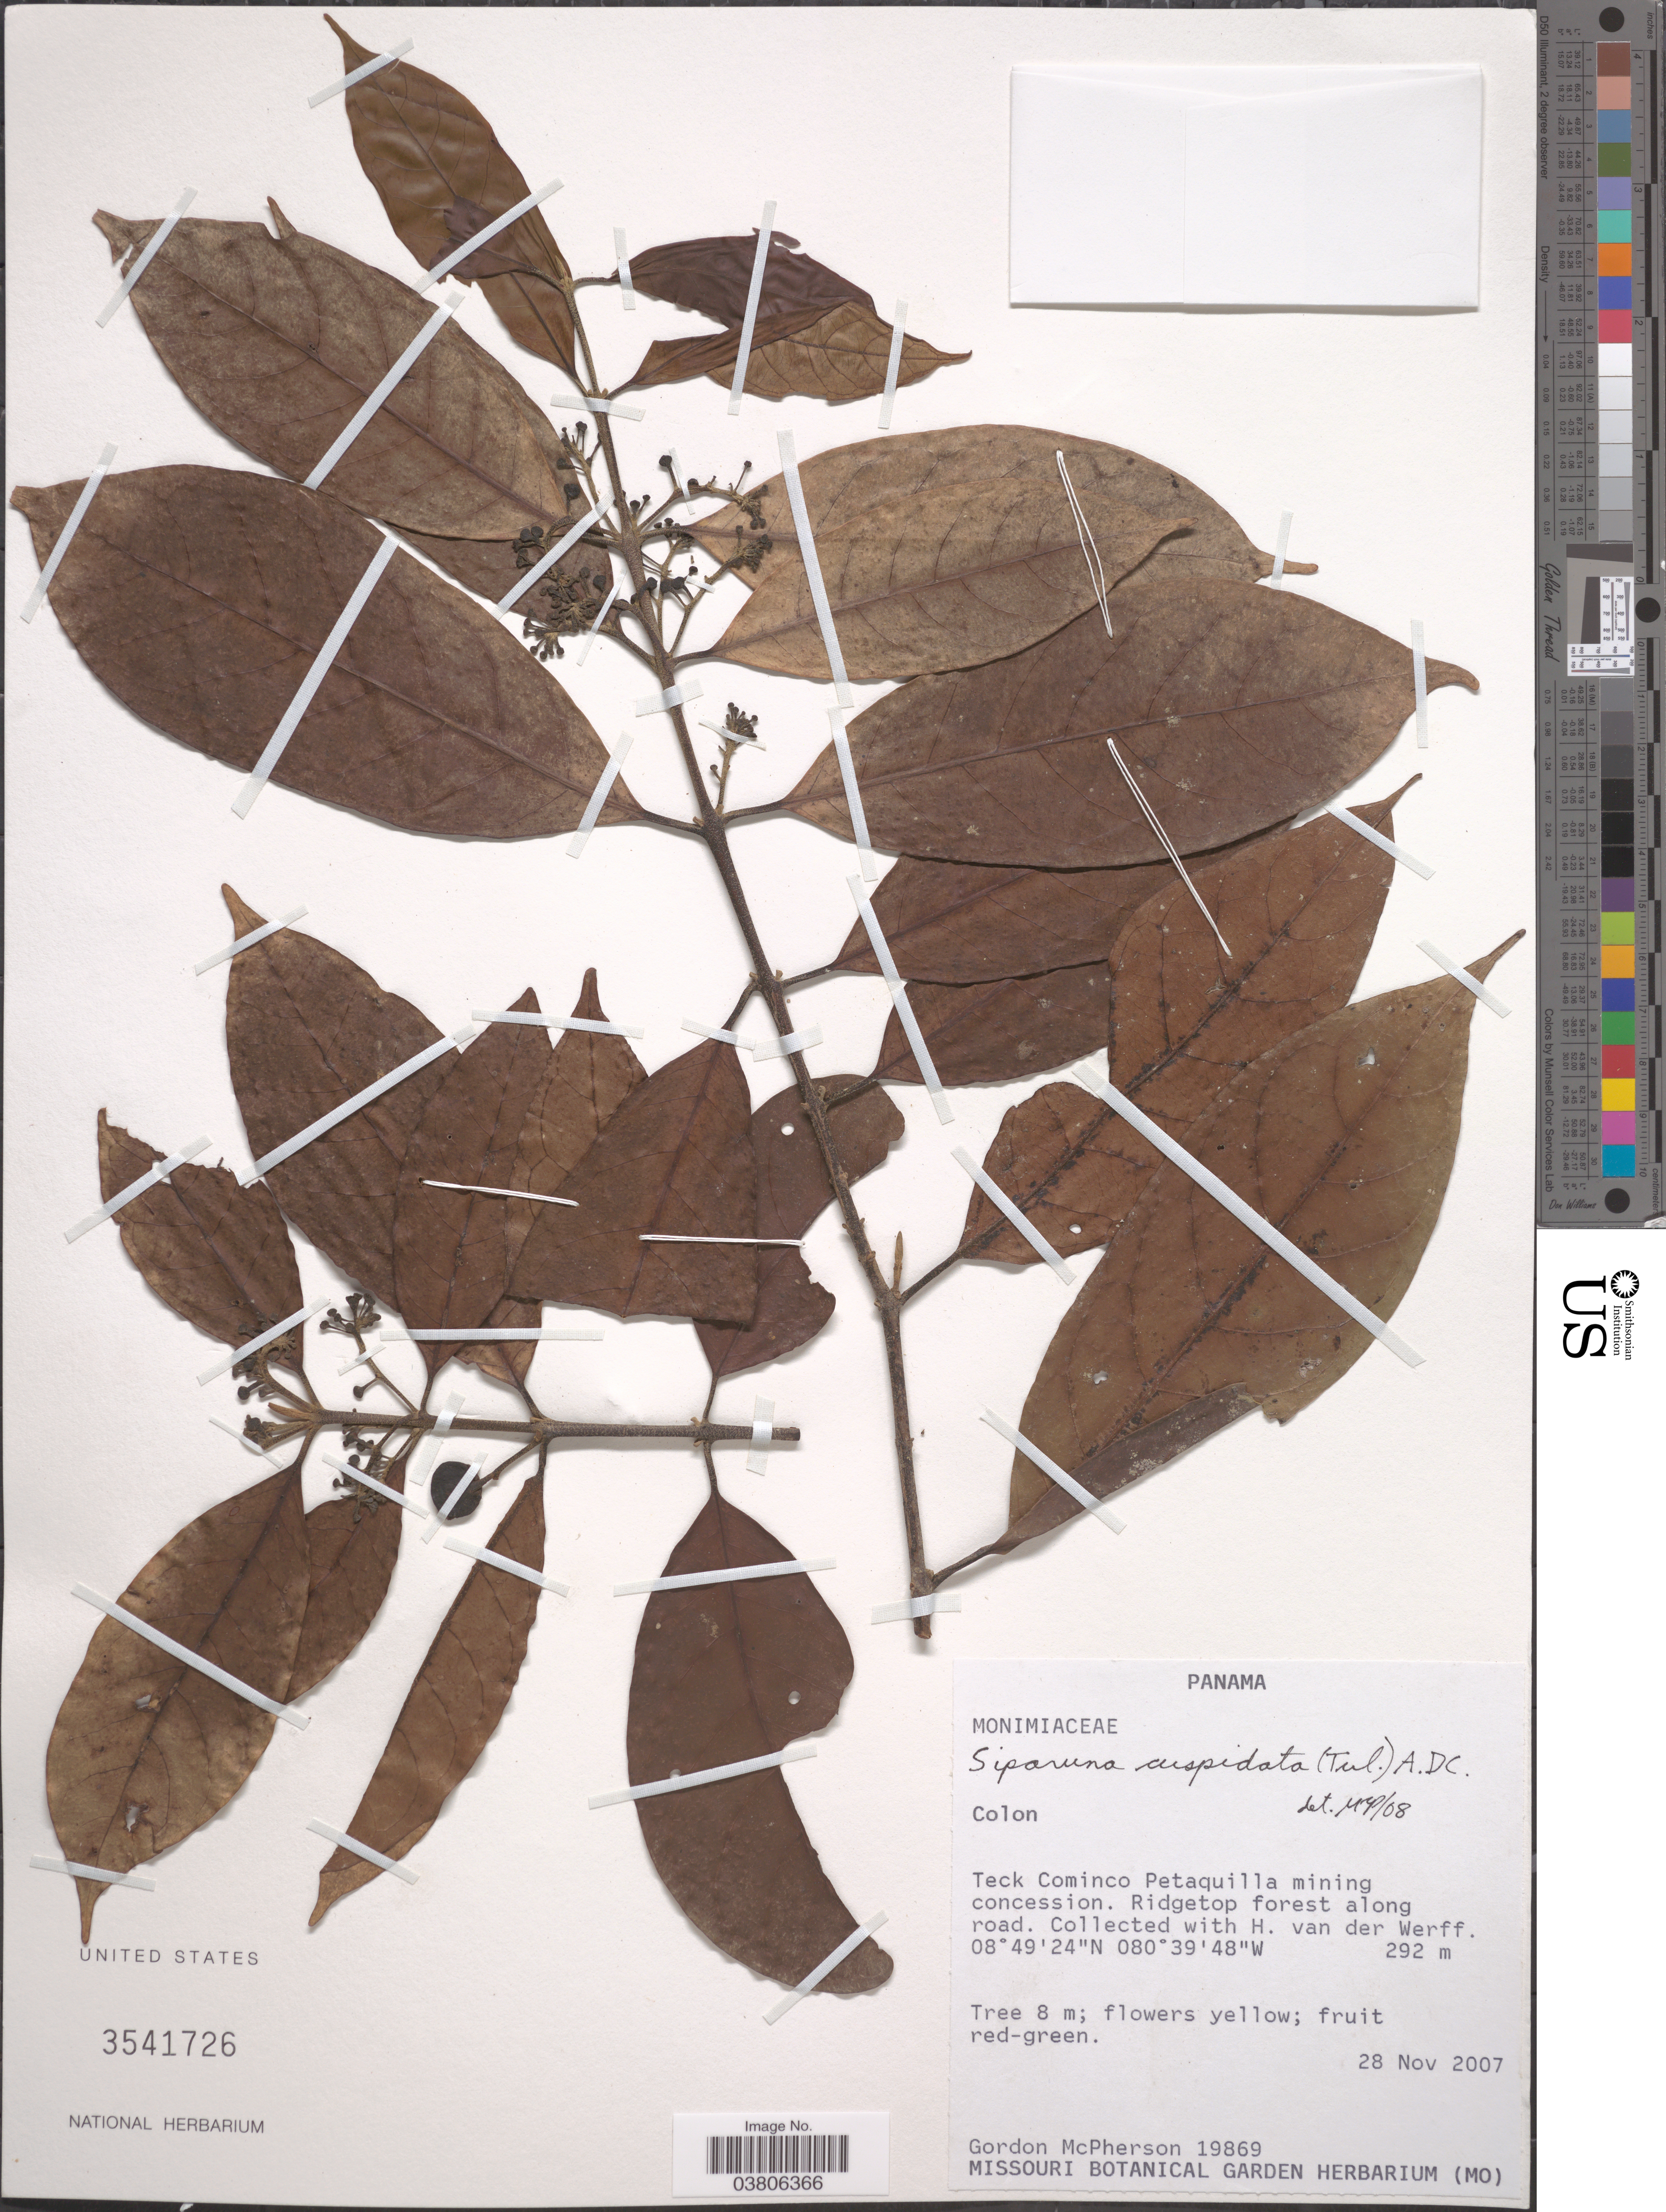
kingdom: Plantae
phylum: Tracheophyta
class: Magnoliopsida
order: Laurales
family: Siparunaceae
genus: Siparuna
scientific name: Siparuna cuspidata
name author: (Tul.) A. DC.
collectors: G. McPherson & H. van der Werff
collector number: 19869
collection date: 2007-11-28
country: Panama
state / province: Colón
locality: Teck Cominco Petaquilla mining concession.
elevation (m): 292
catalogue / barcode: US 3541726